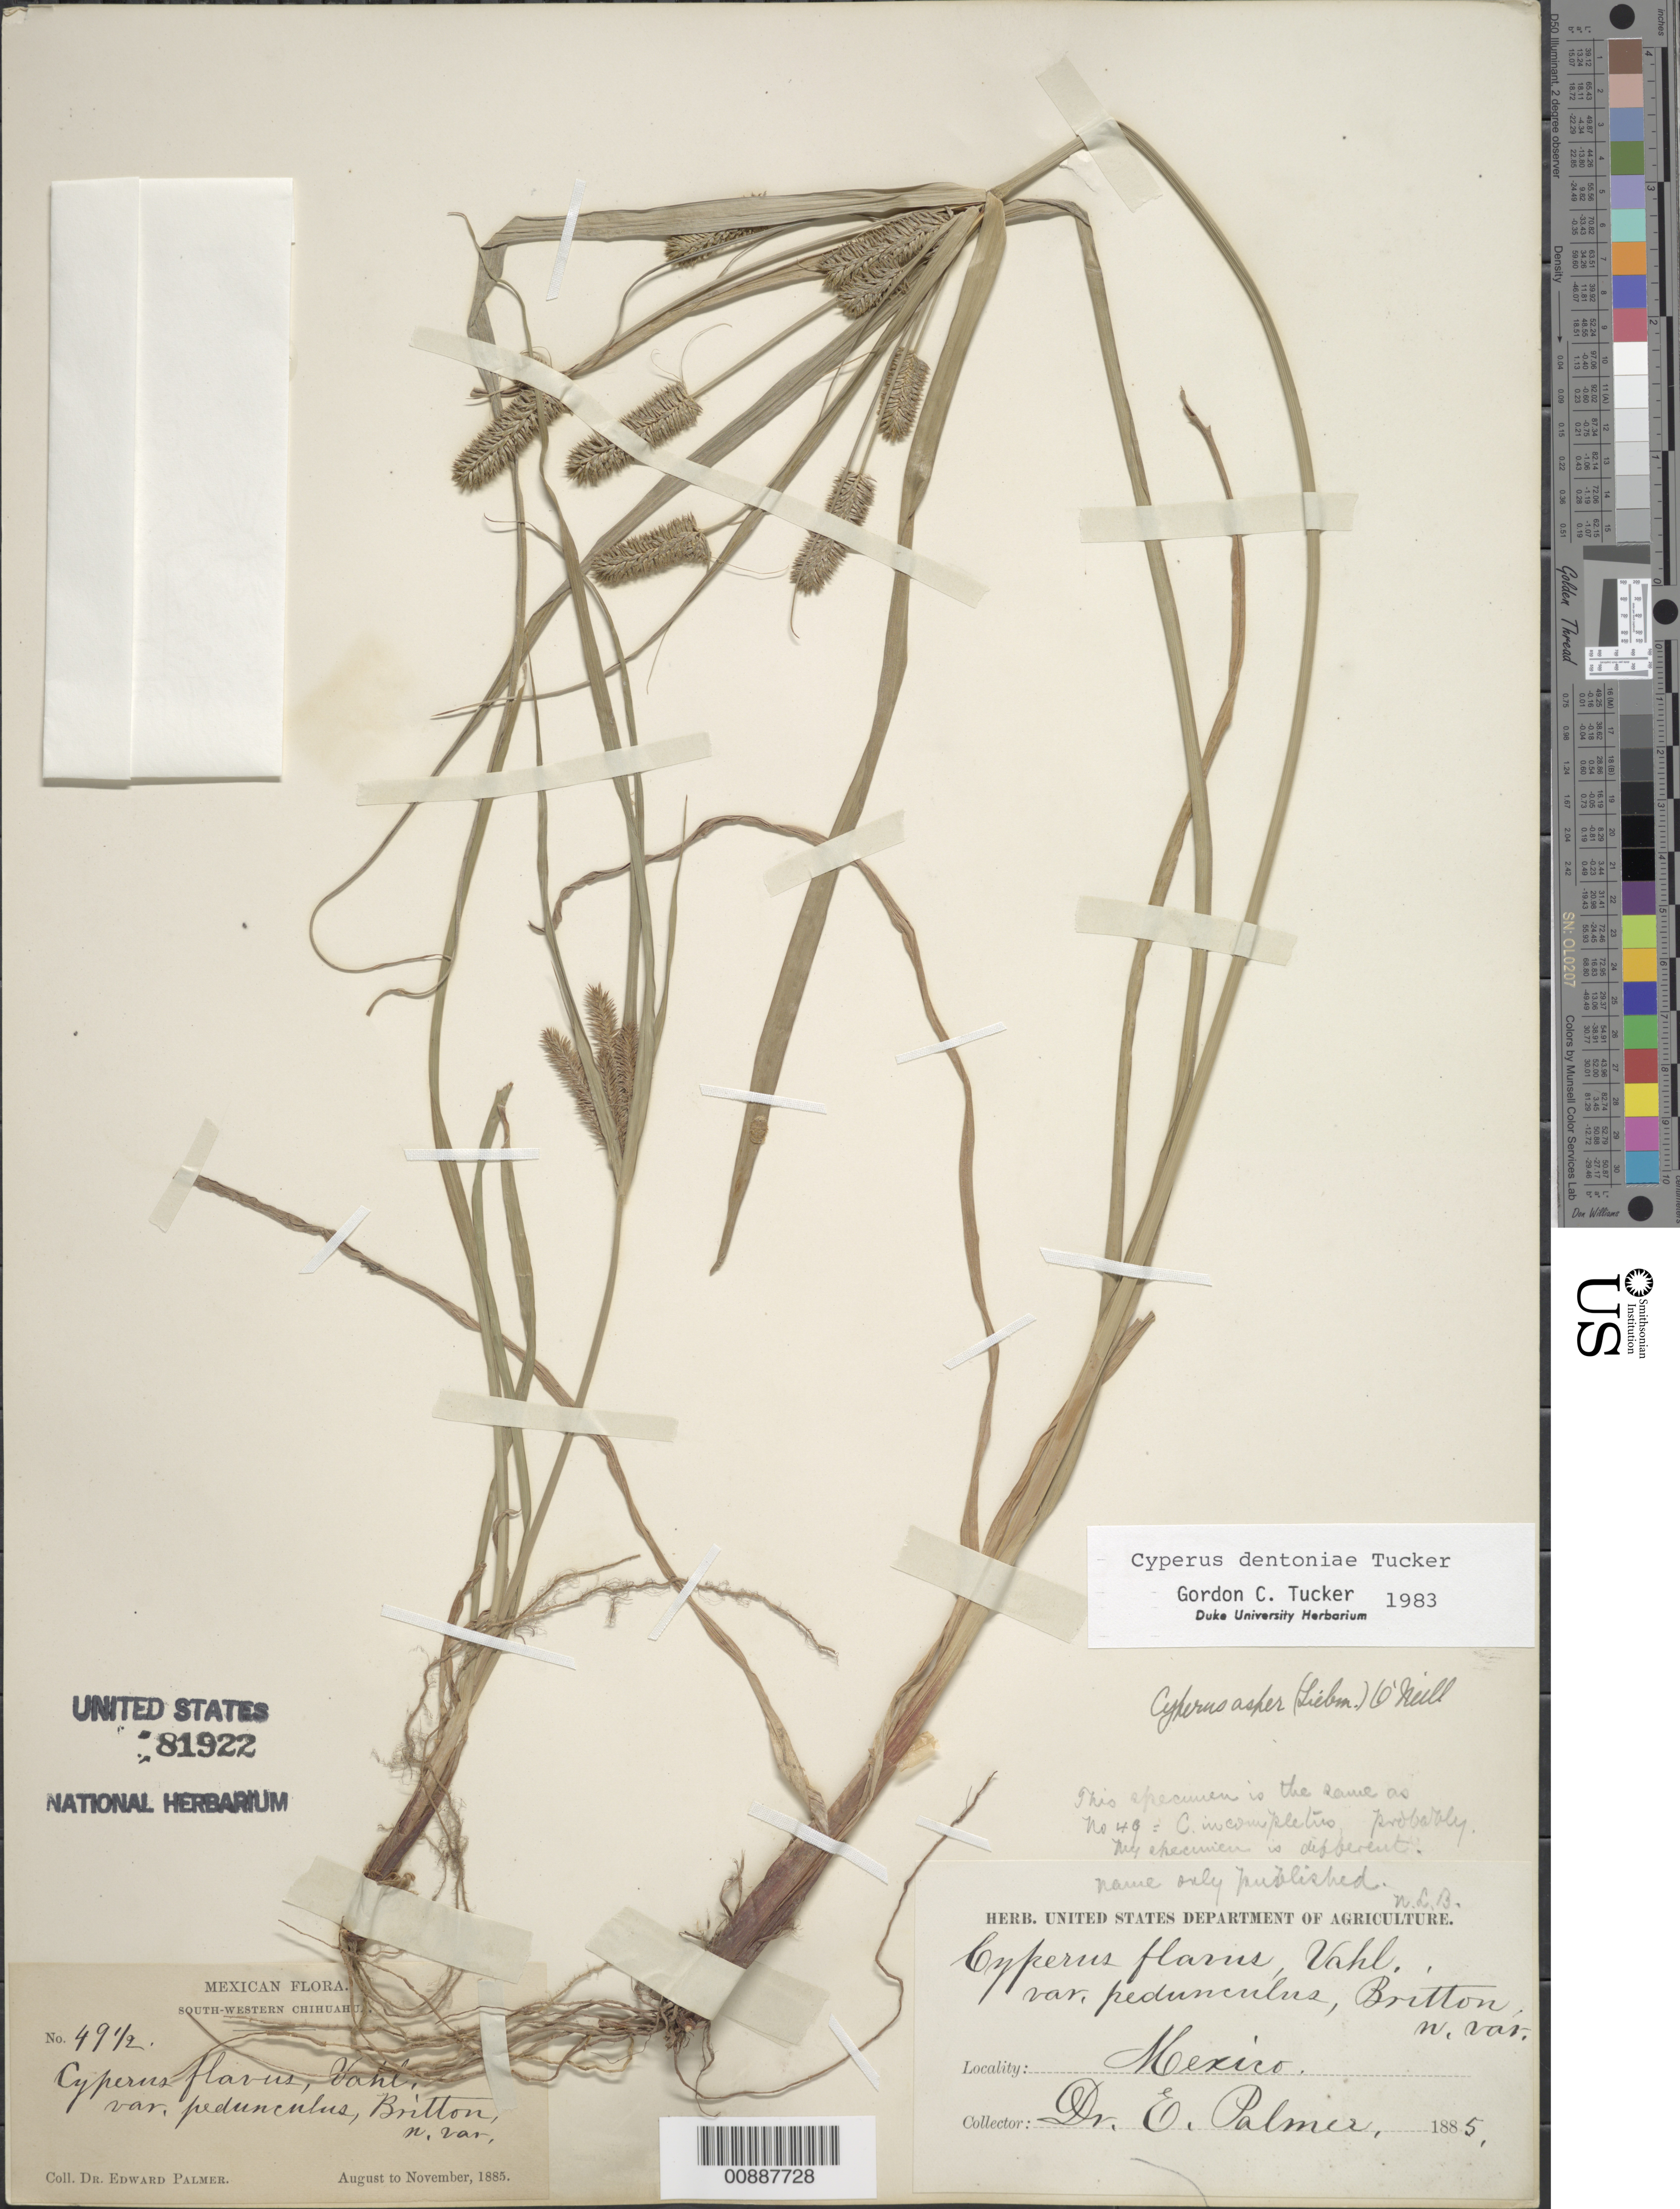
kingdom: Plantae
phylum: Tracheophyta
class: Liliopsida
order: Poales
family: Cyperaceae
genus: Cyperus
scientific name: Cyperus dentoniae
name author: G.C. Tucker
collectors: E. Palmer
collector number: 49½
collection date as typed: Aug 1885 to -- Nov 1885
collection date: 1885-08/1885-11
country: Mexico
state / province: Chihuahua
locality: South-Western Chihuahua.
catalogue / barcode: US 81922